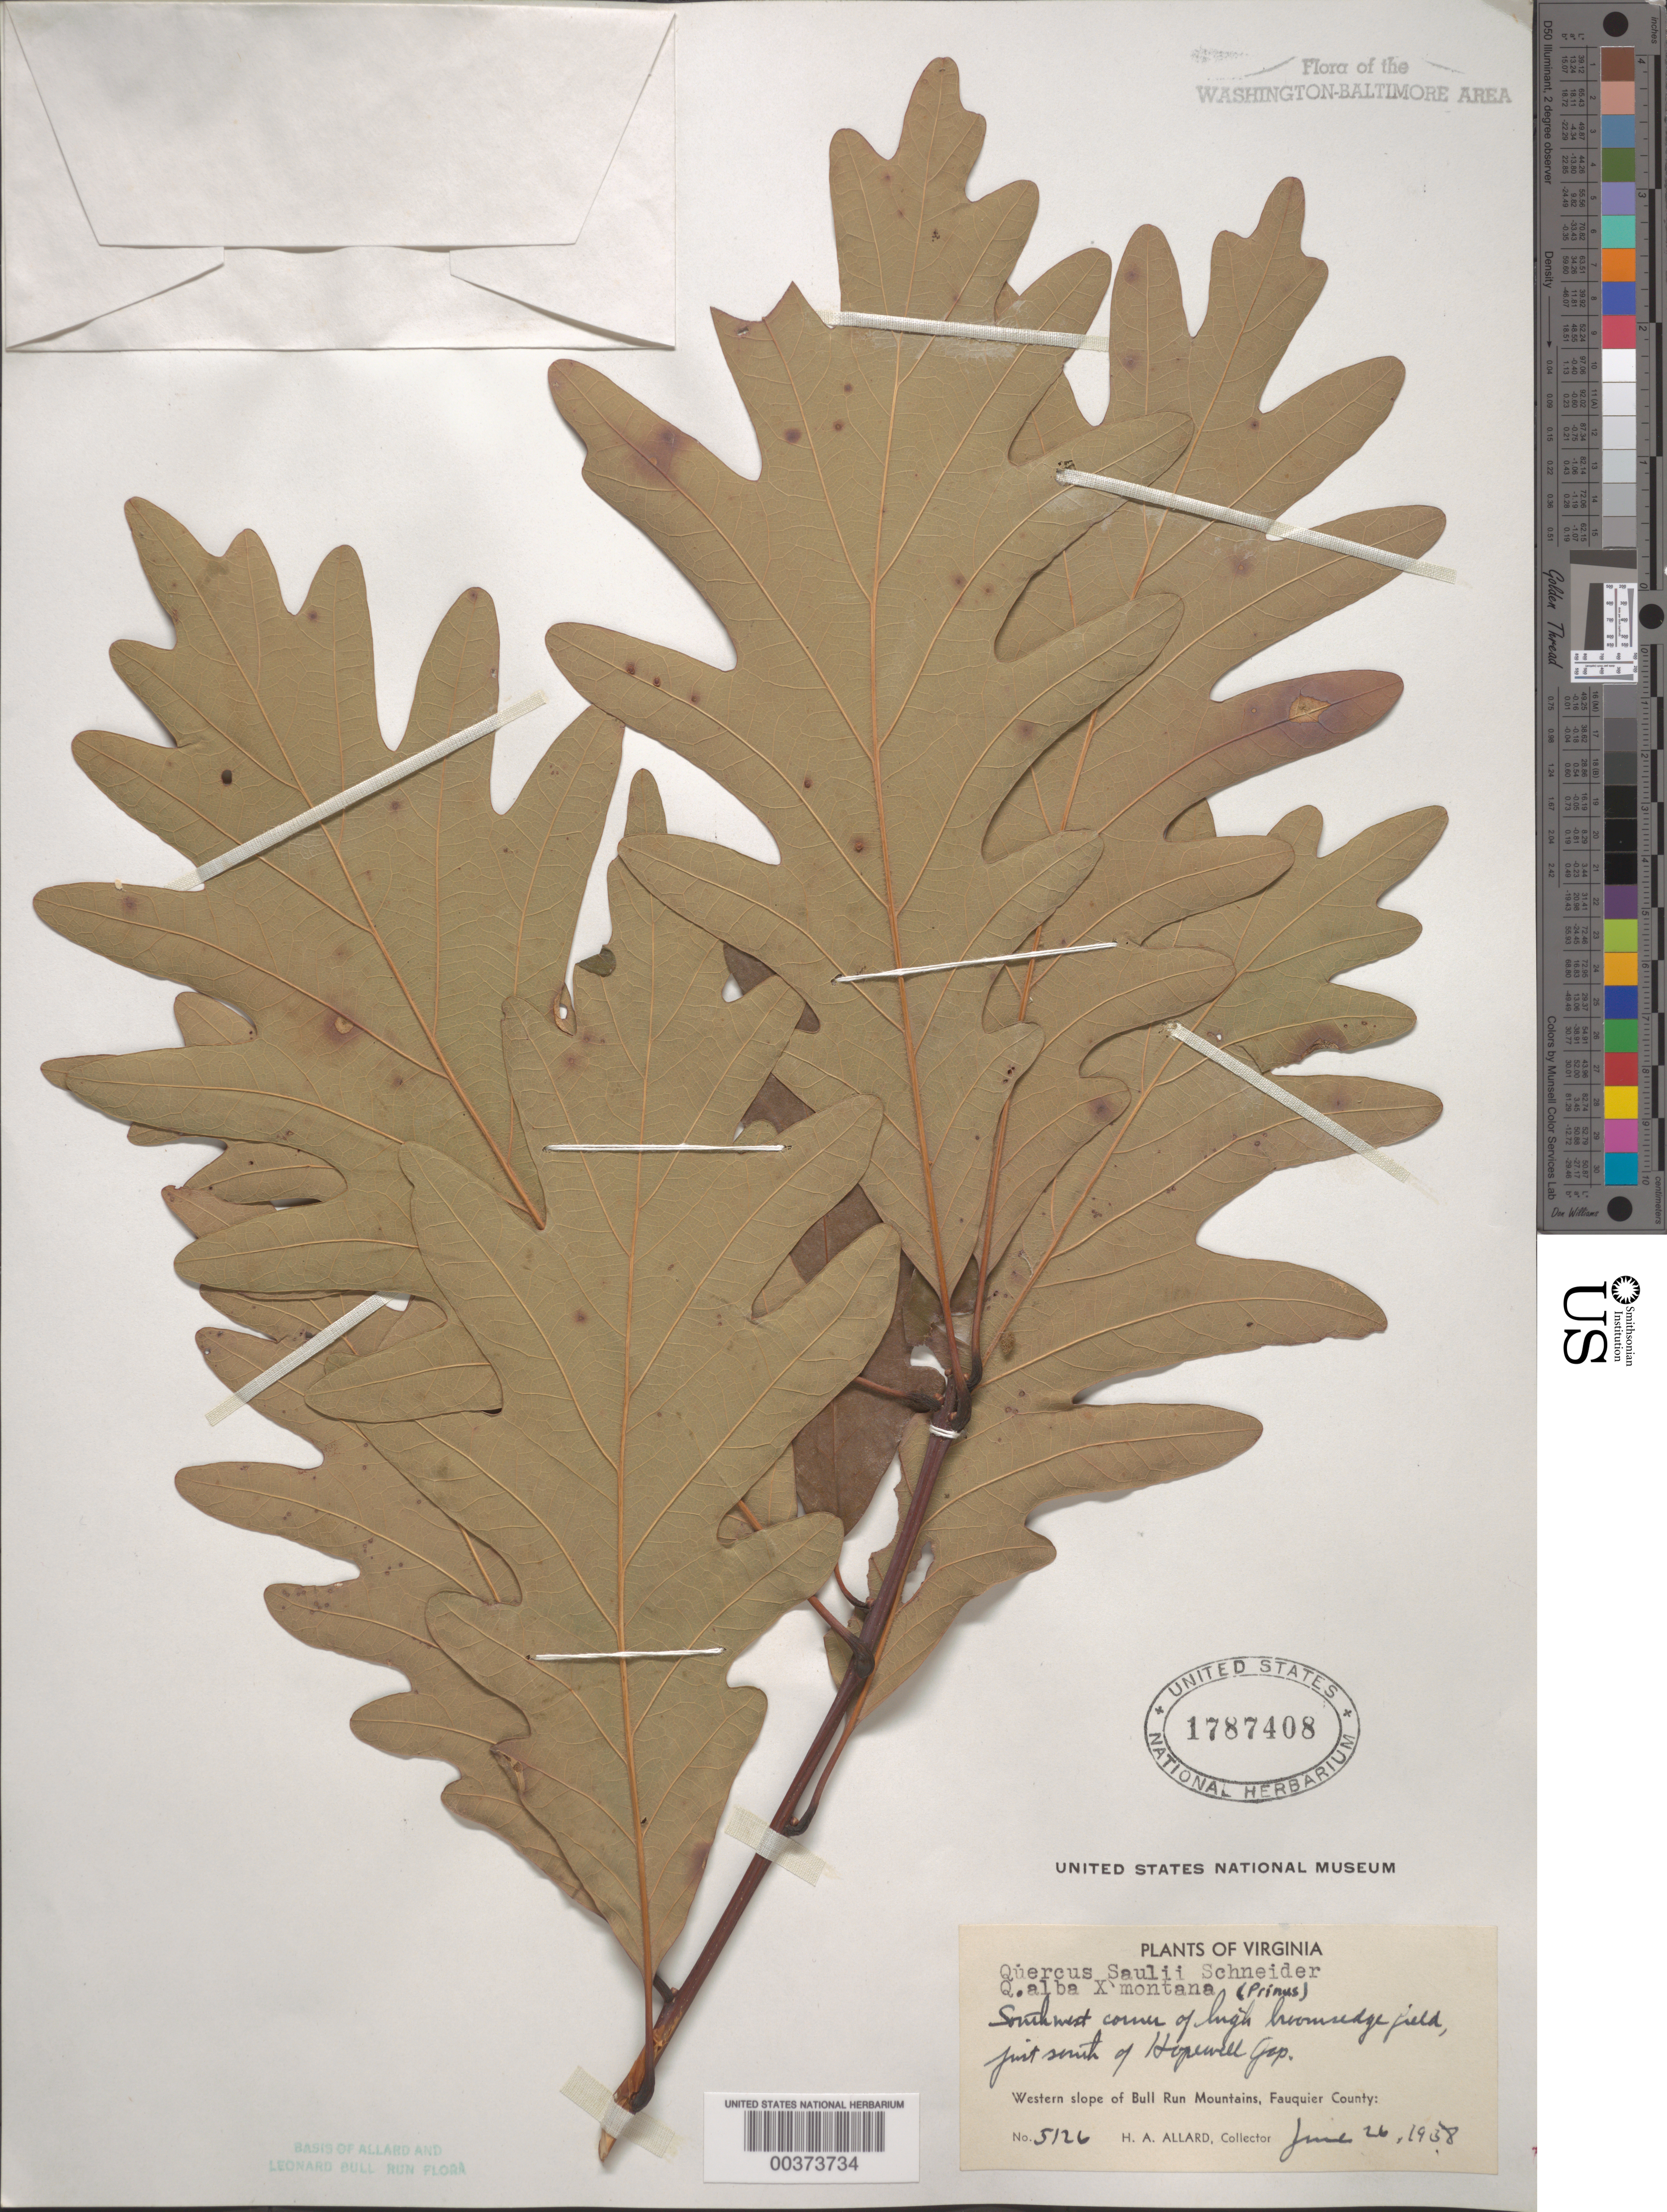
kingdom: Plantae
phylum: Tracheophyta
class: Magnoliopsida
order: Fagales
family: Fagaceae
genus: Quercus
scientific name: Quercus x saulii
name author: C. K. Schneider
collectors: H. A. Allard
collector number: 5126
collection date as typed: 26 Jun 1938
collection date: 1938-06-26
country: United States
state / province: Virginia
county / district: Fauquier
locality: South of Hopewell Gap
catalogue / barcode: US 1787408